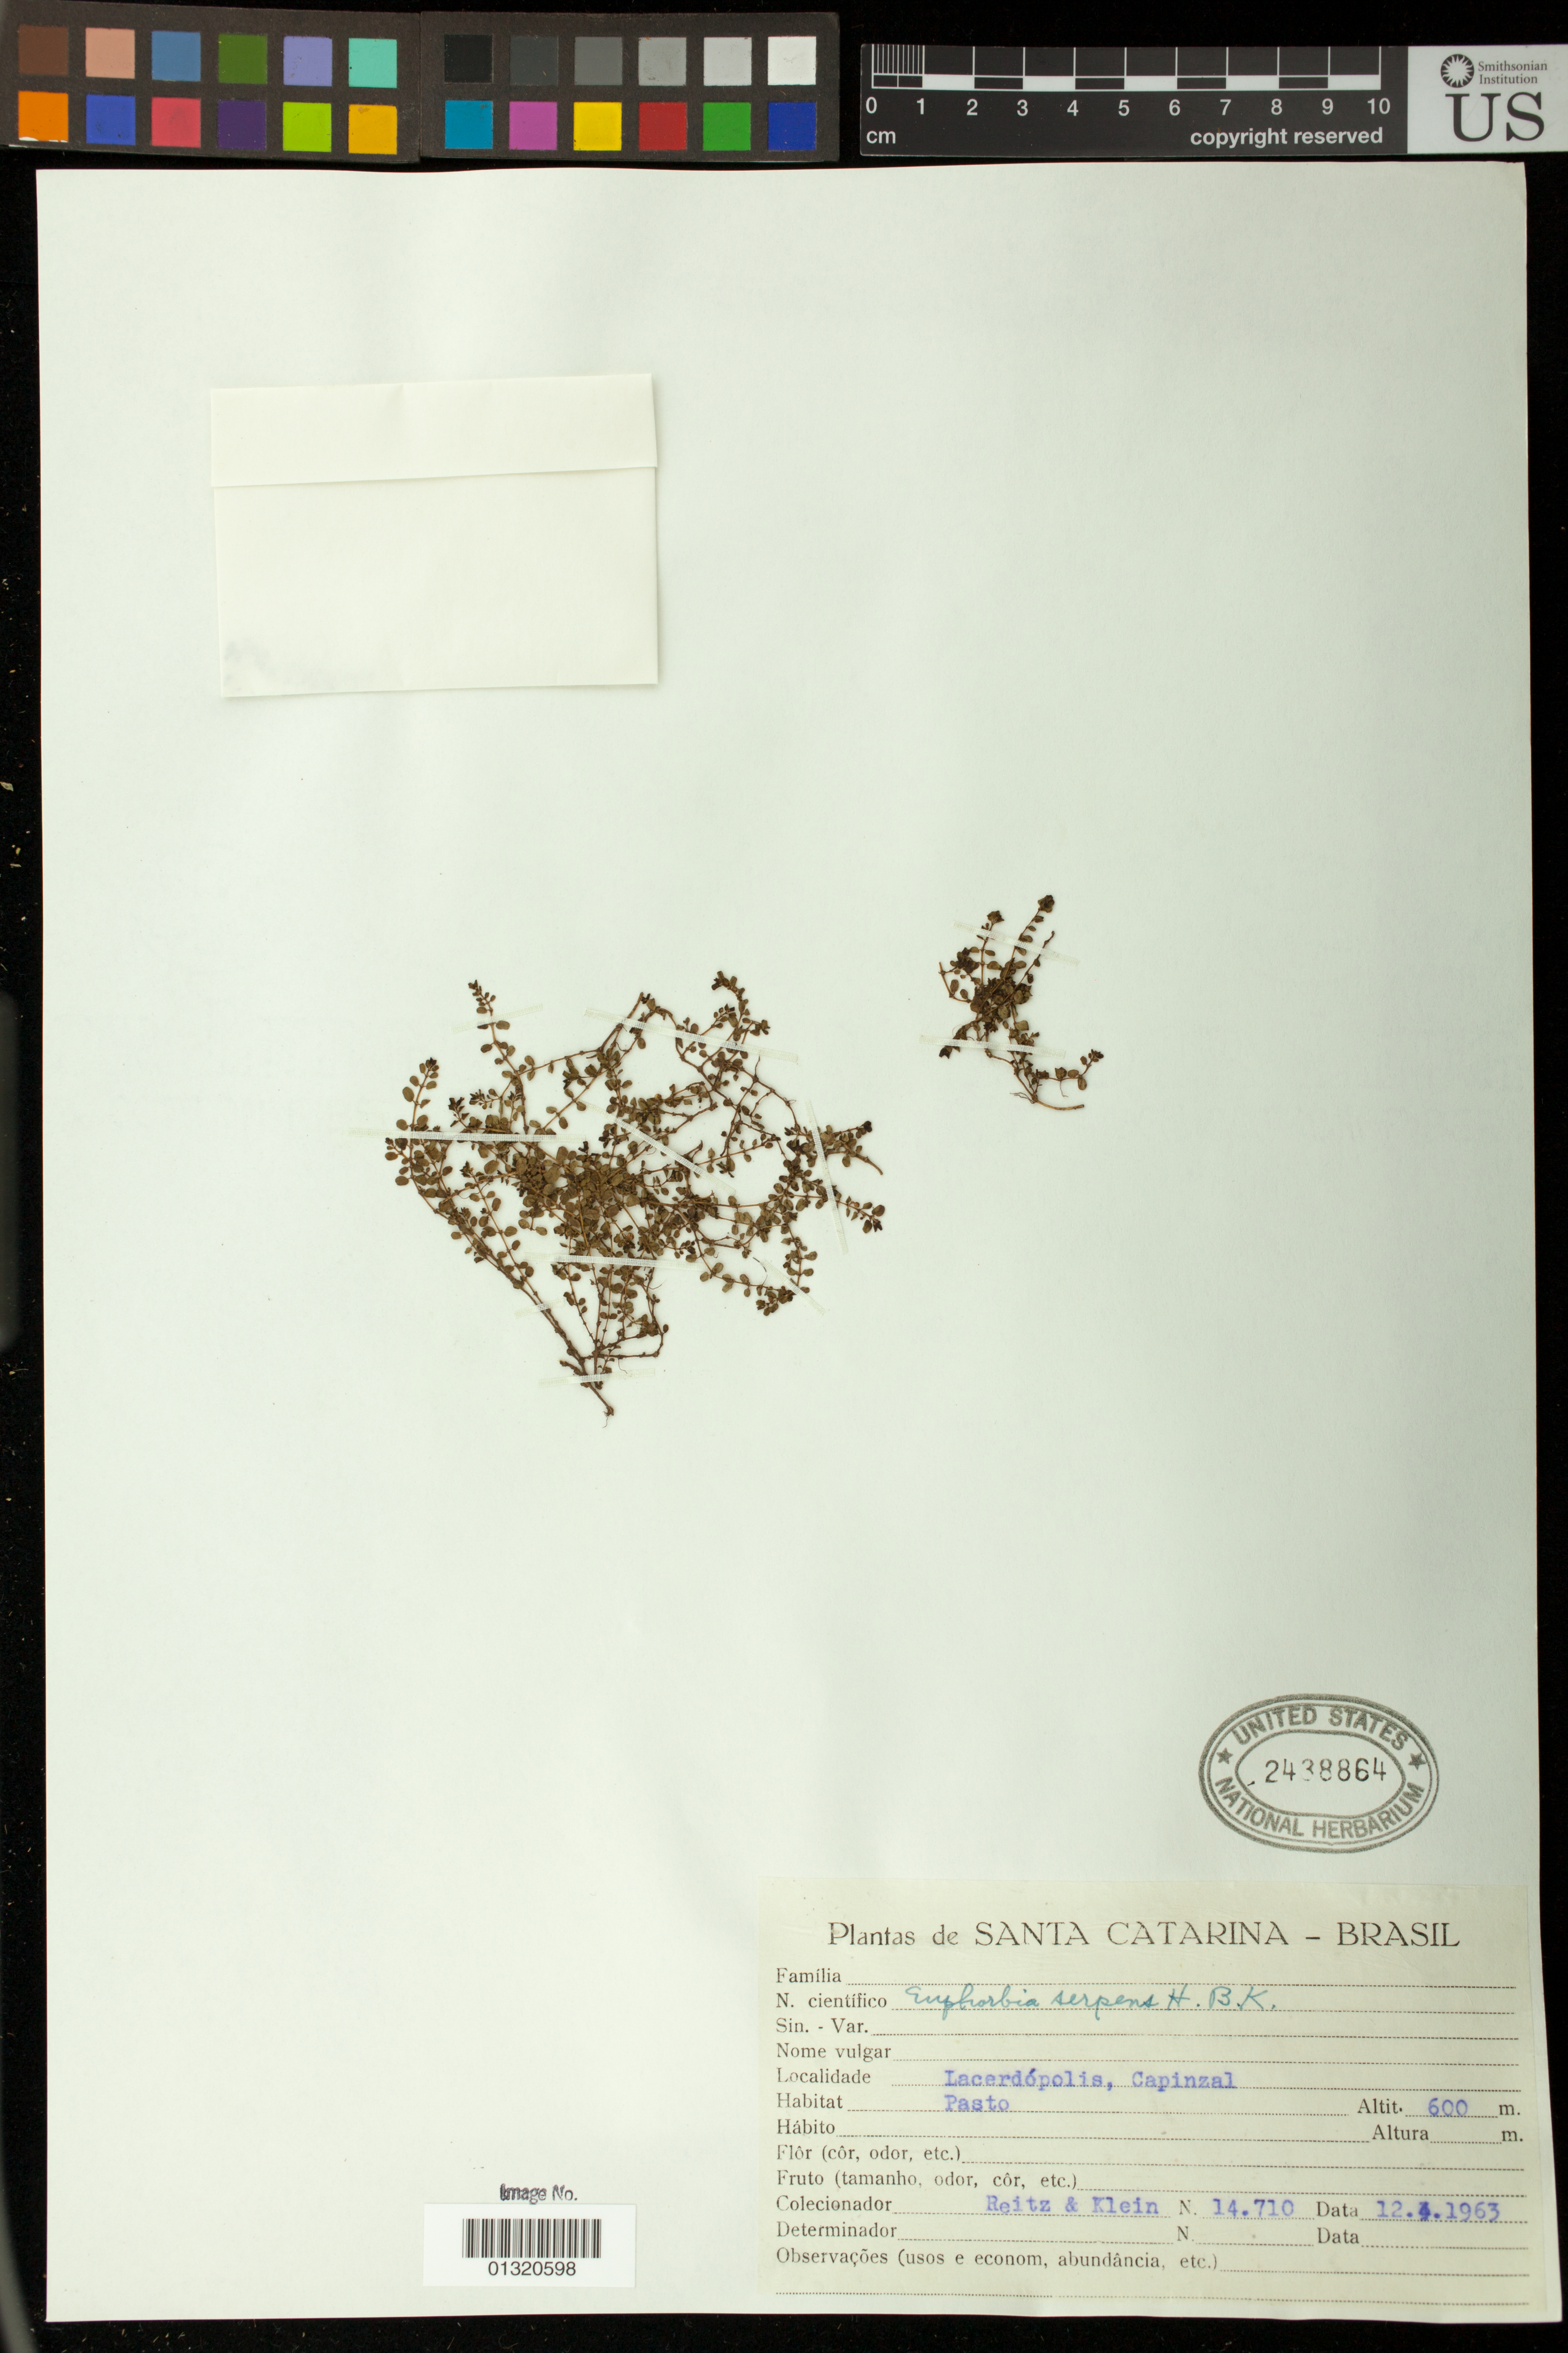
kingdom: Plantae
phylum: Tracheophyta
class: Magnoliopsida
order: Malpighiales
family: Euphorbiaceae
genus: Euphorbia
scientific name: Euphorbia serpens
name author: Kunth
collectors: R. Reitz & R. M. Klein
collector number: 14710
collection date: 1963-04-12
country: Brazil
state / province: Santa Catarina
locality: Lacerdopolis, Capinzal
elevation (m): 600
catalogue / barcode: US 2438864